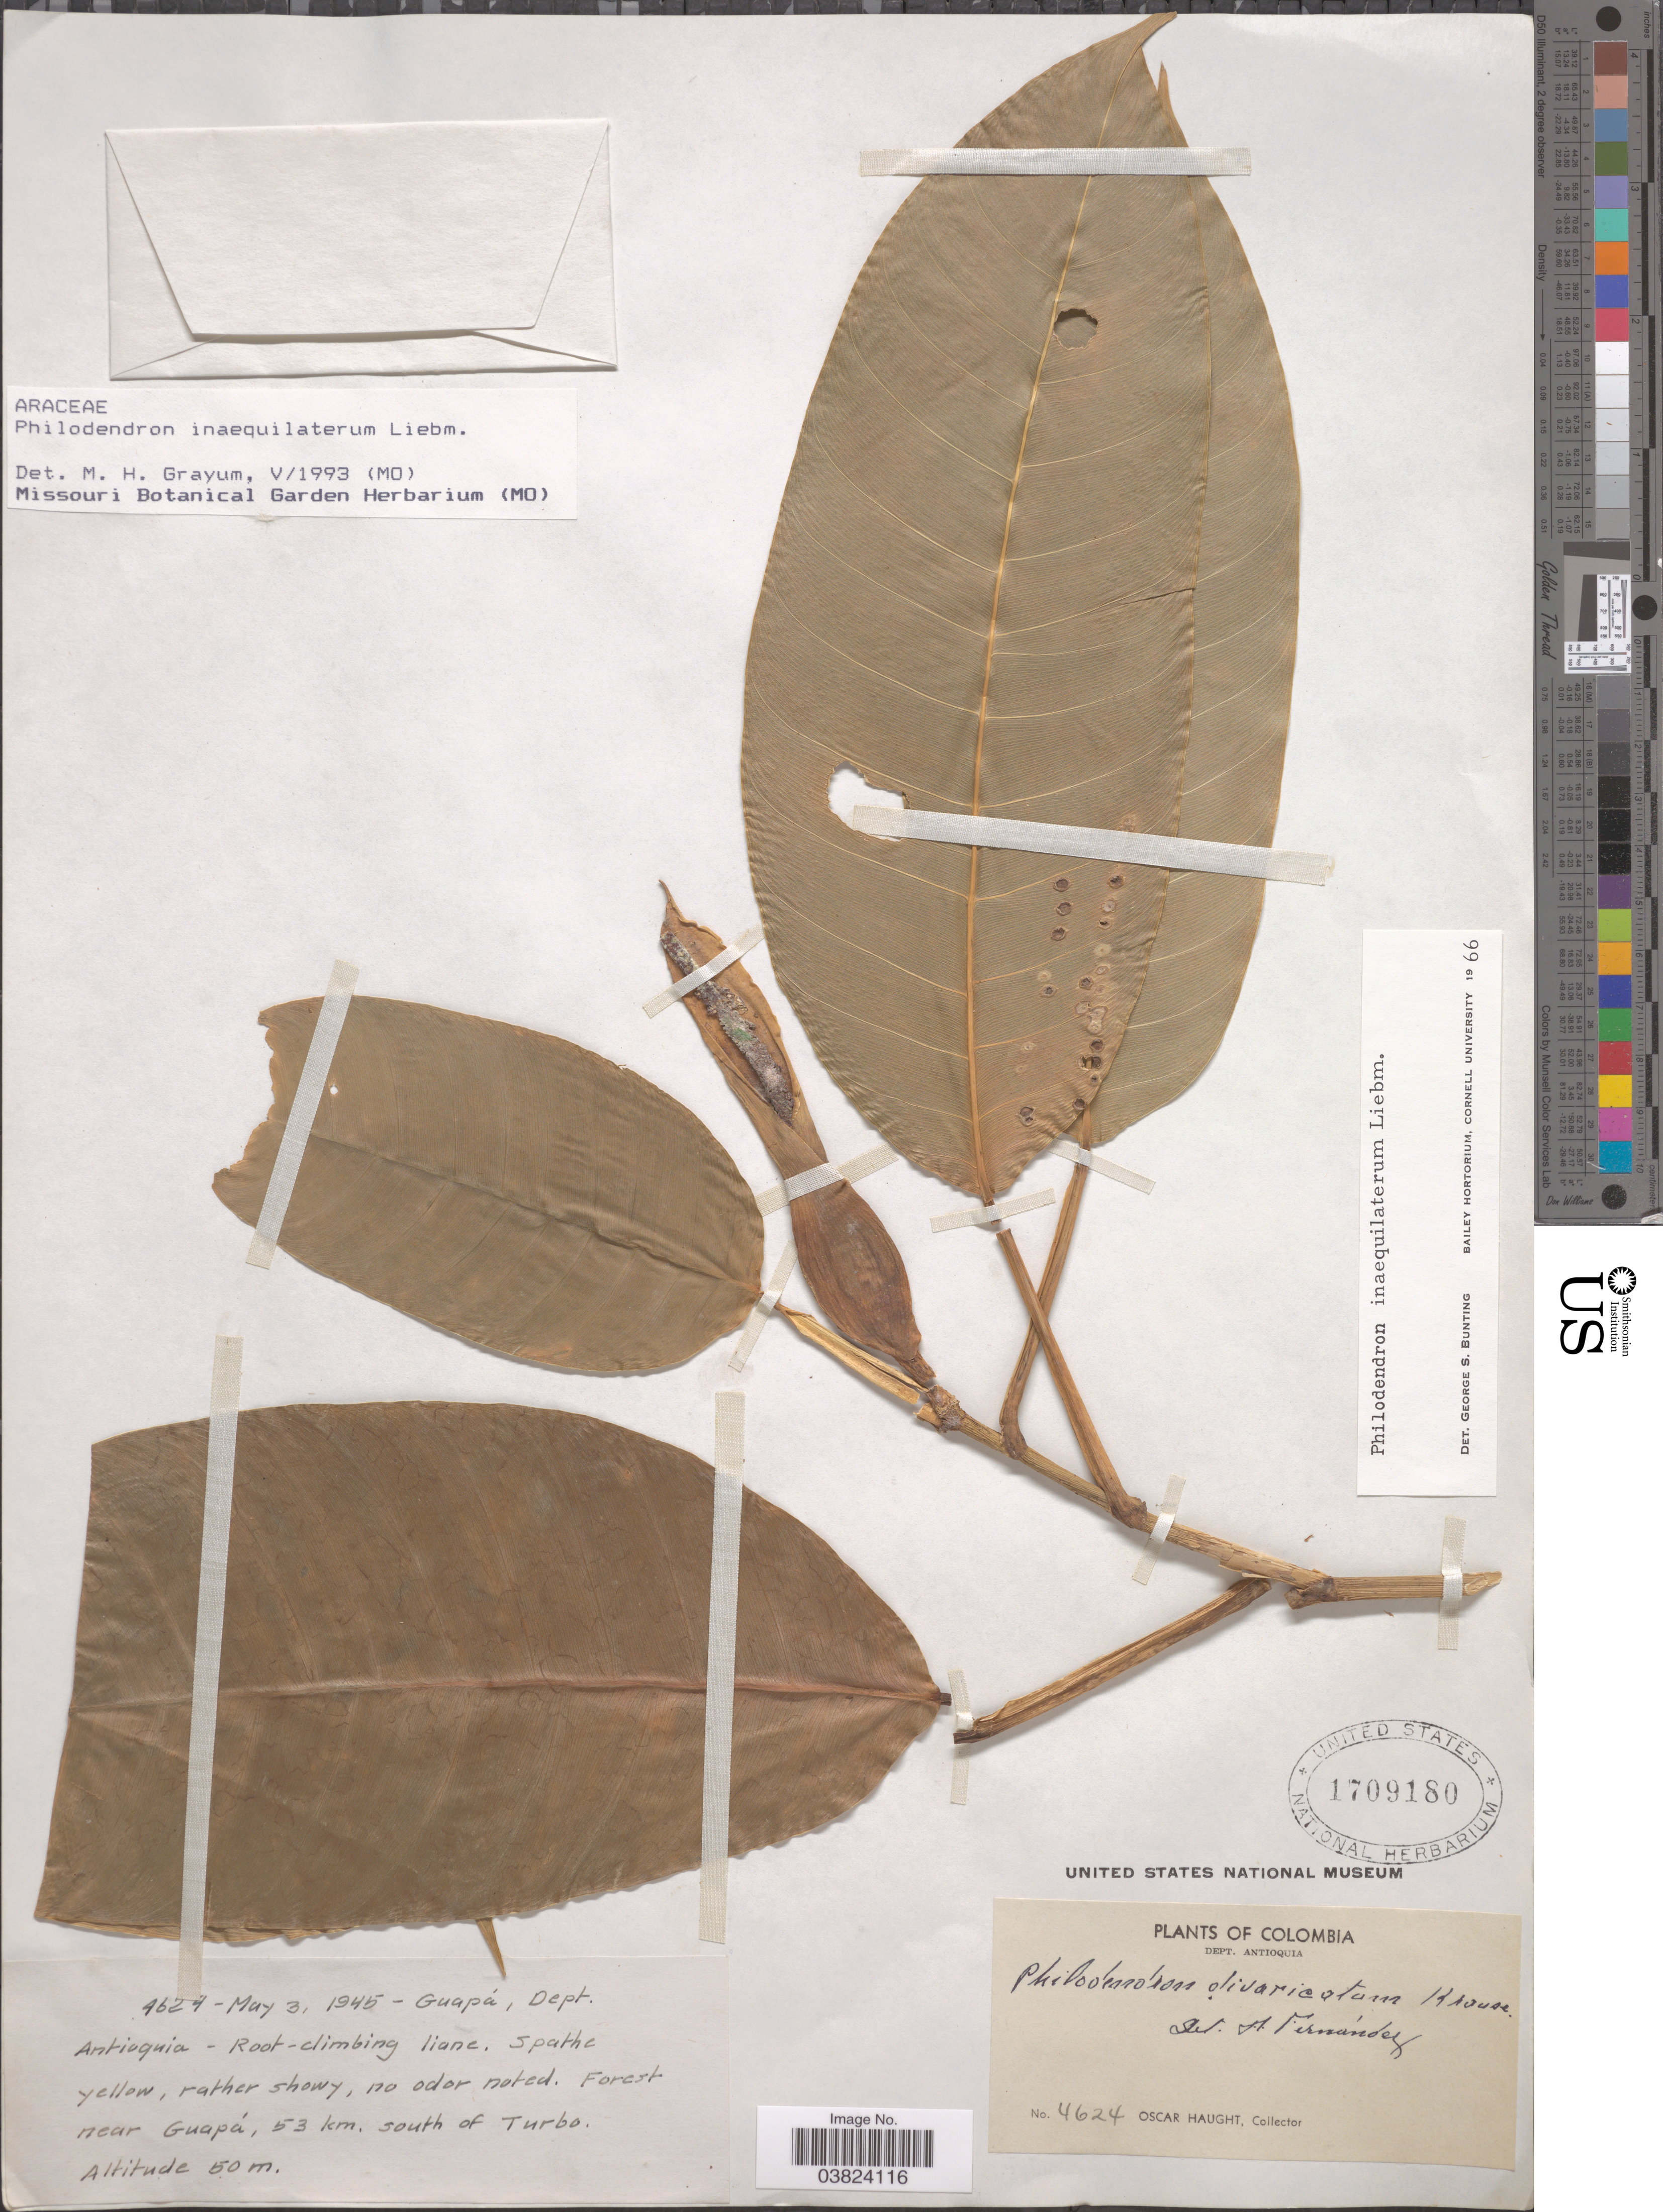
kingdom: Plantae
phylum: Tracheophyta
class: Liliopsida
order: Alismatales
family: Araceae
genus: Philodendron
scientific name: Philodendron inaequilaterum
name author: Liebm.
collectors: O. L. Haught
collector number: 4624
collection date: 1945-05-03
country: Colombia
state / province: Antioquia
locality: Dept. Antioquia. Guapá. Forest near Guapá, 53 km. south of Turbo.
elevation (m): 50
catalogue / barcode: US 1709180